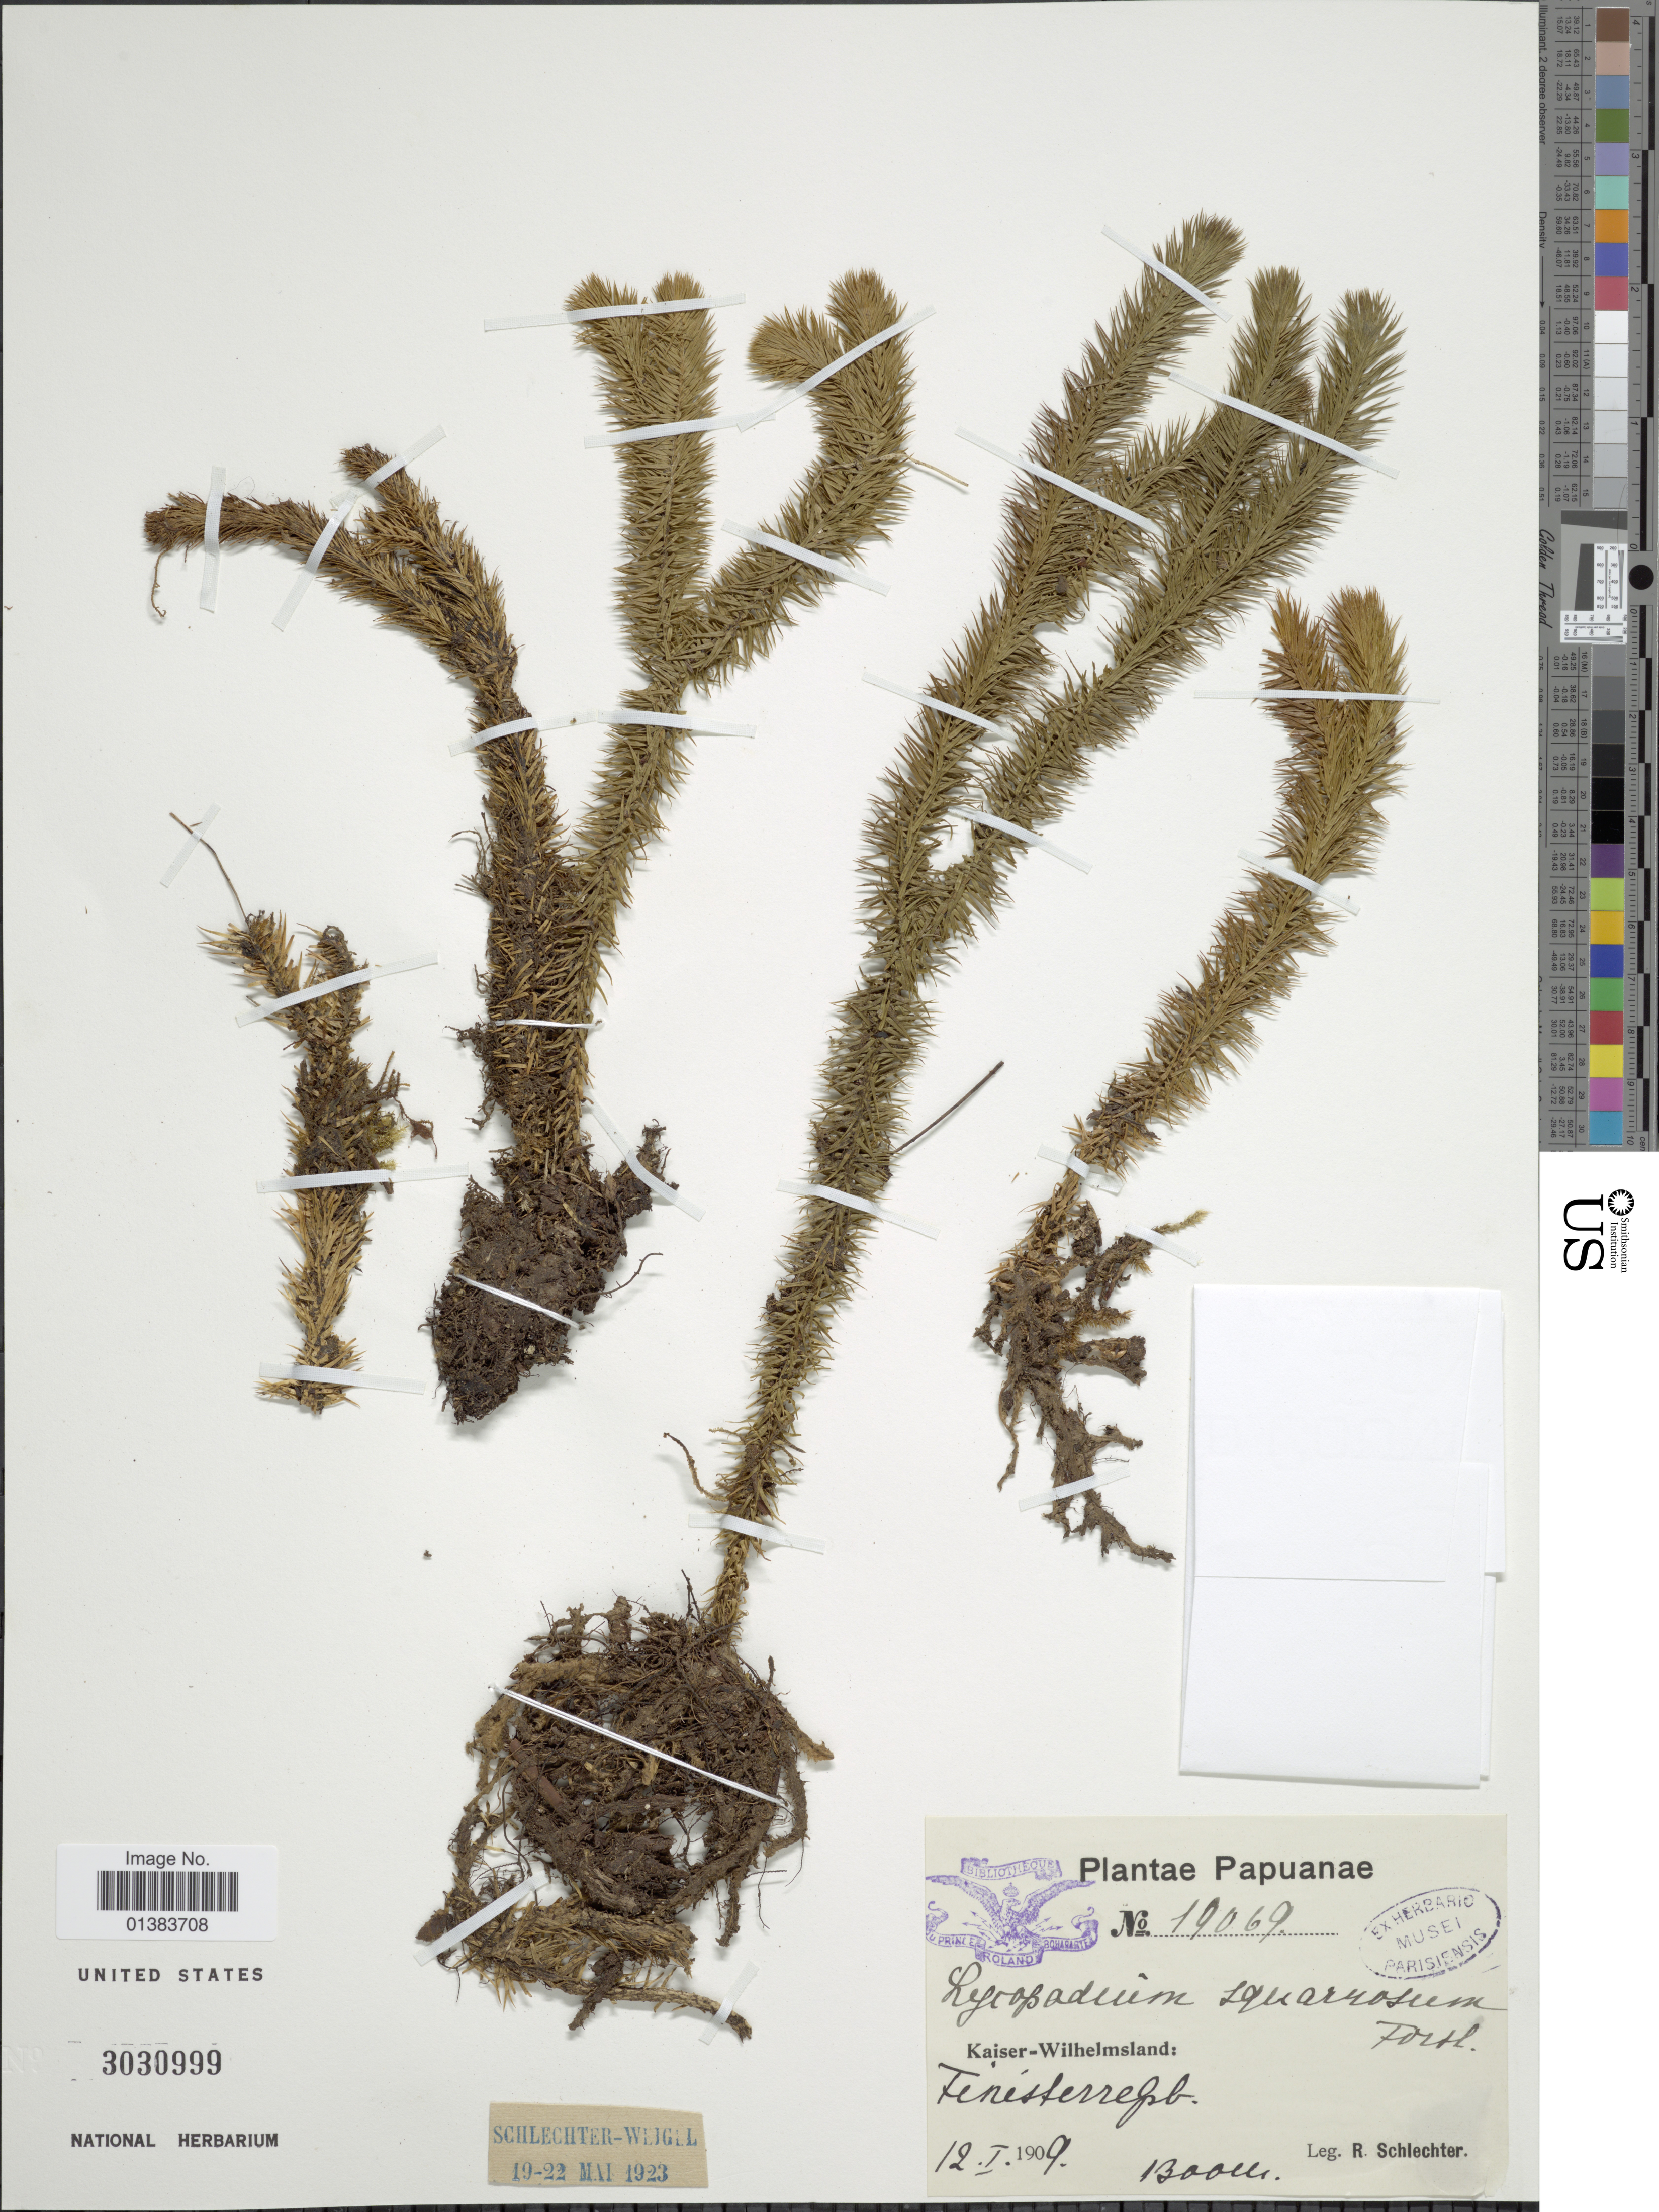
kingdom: Plantae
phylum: Tracheophyta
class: Lycopodiopsida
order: Lycopodiales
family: Lycopodiaceae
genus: Phlegmariurus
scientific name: Phlegmariurus squarrosus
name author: (G. Forst.) Á. Löve & D. Löve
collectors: F. R. R. Schlechter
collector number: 19069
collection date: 1909-01-12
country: Papua New Guinea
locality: Papuanae, Kaiser-Wilhelmsland: Tenesterregeb [interpreted]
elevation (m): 1300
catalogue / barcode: US 3030999